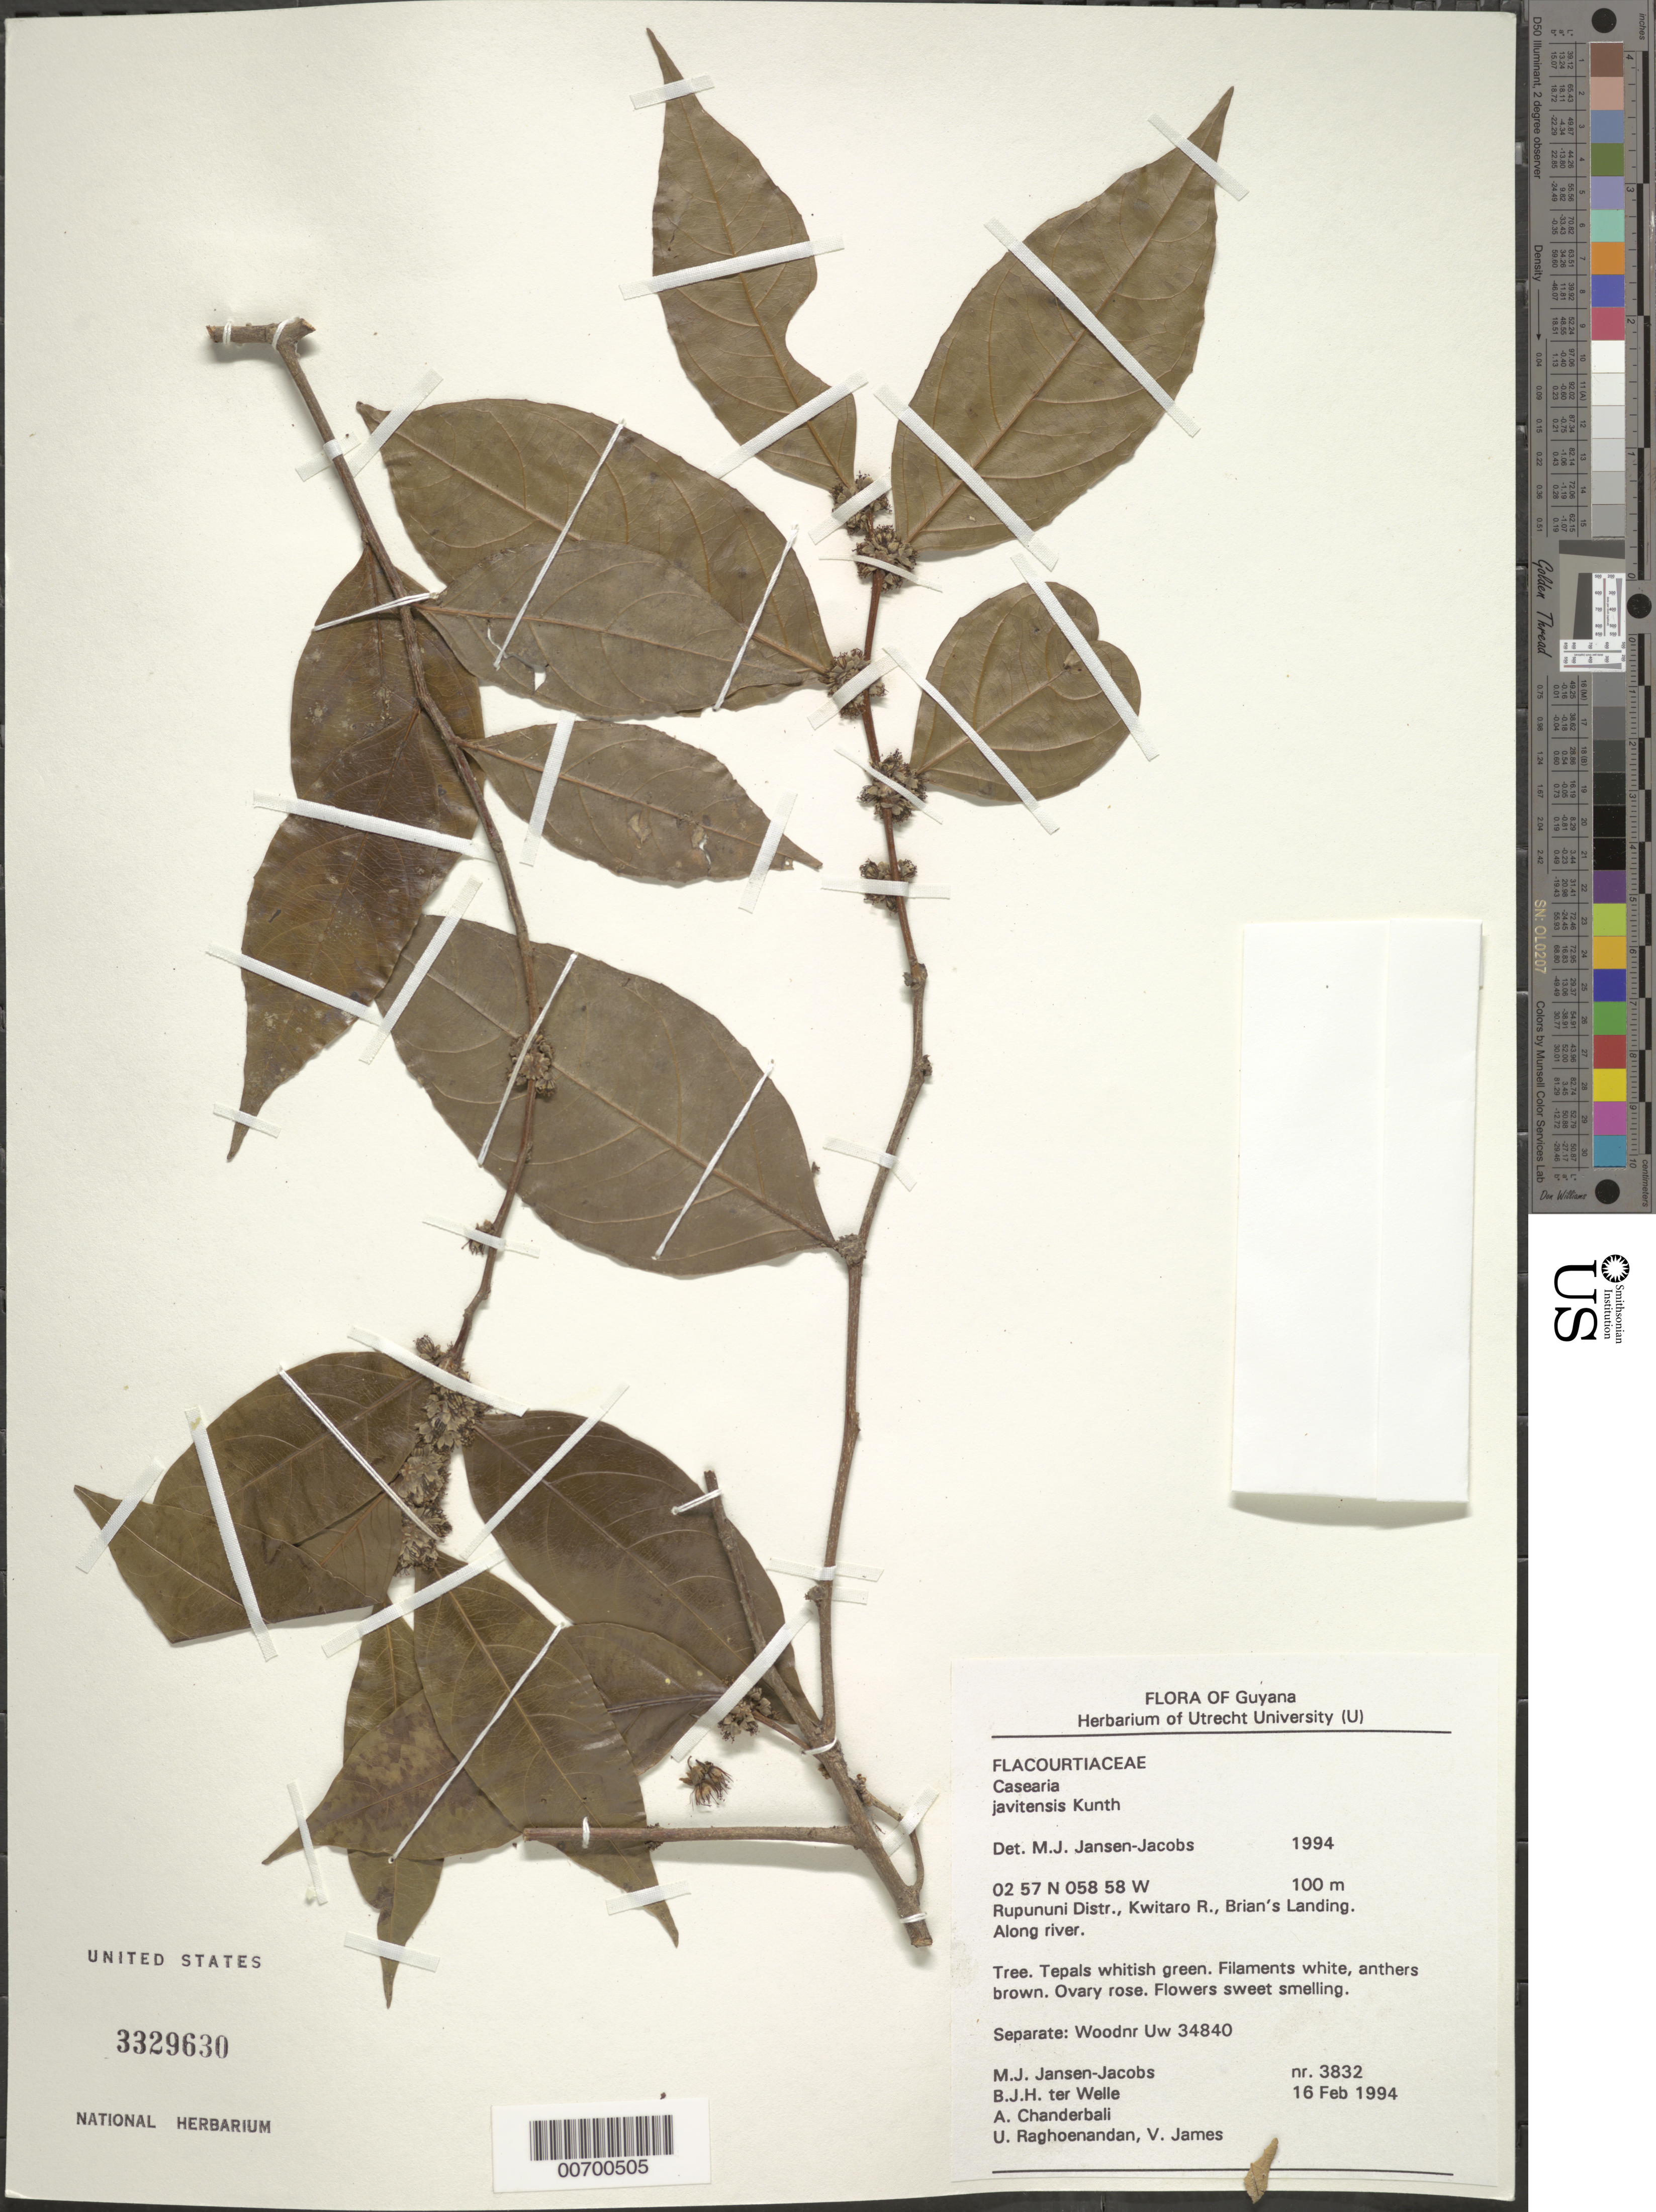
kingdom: Plantae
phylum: Tracheophyta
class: Magnoliopsida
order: Malpighiales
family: Salicaceae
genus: Piparea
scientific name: Piparea multiflora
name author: C.F. Gaertn.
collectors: M. J. Jansen-Jacobs, B. Welle, A. S. Chanderbali, U. Raghoenandan & V. James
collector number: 3832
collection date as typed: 16-Feb-94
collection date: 1994-02-16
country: Guyana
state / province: U. Takutu-U. Essequibo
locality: Brian's Landing, Kwitaro R.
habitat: Along river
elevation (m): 100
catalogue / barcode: US 3329630